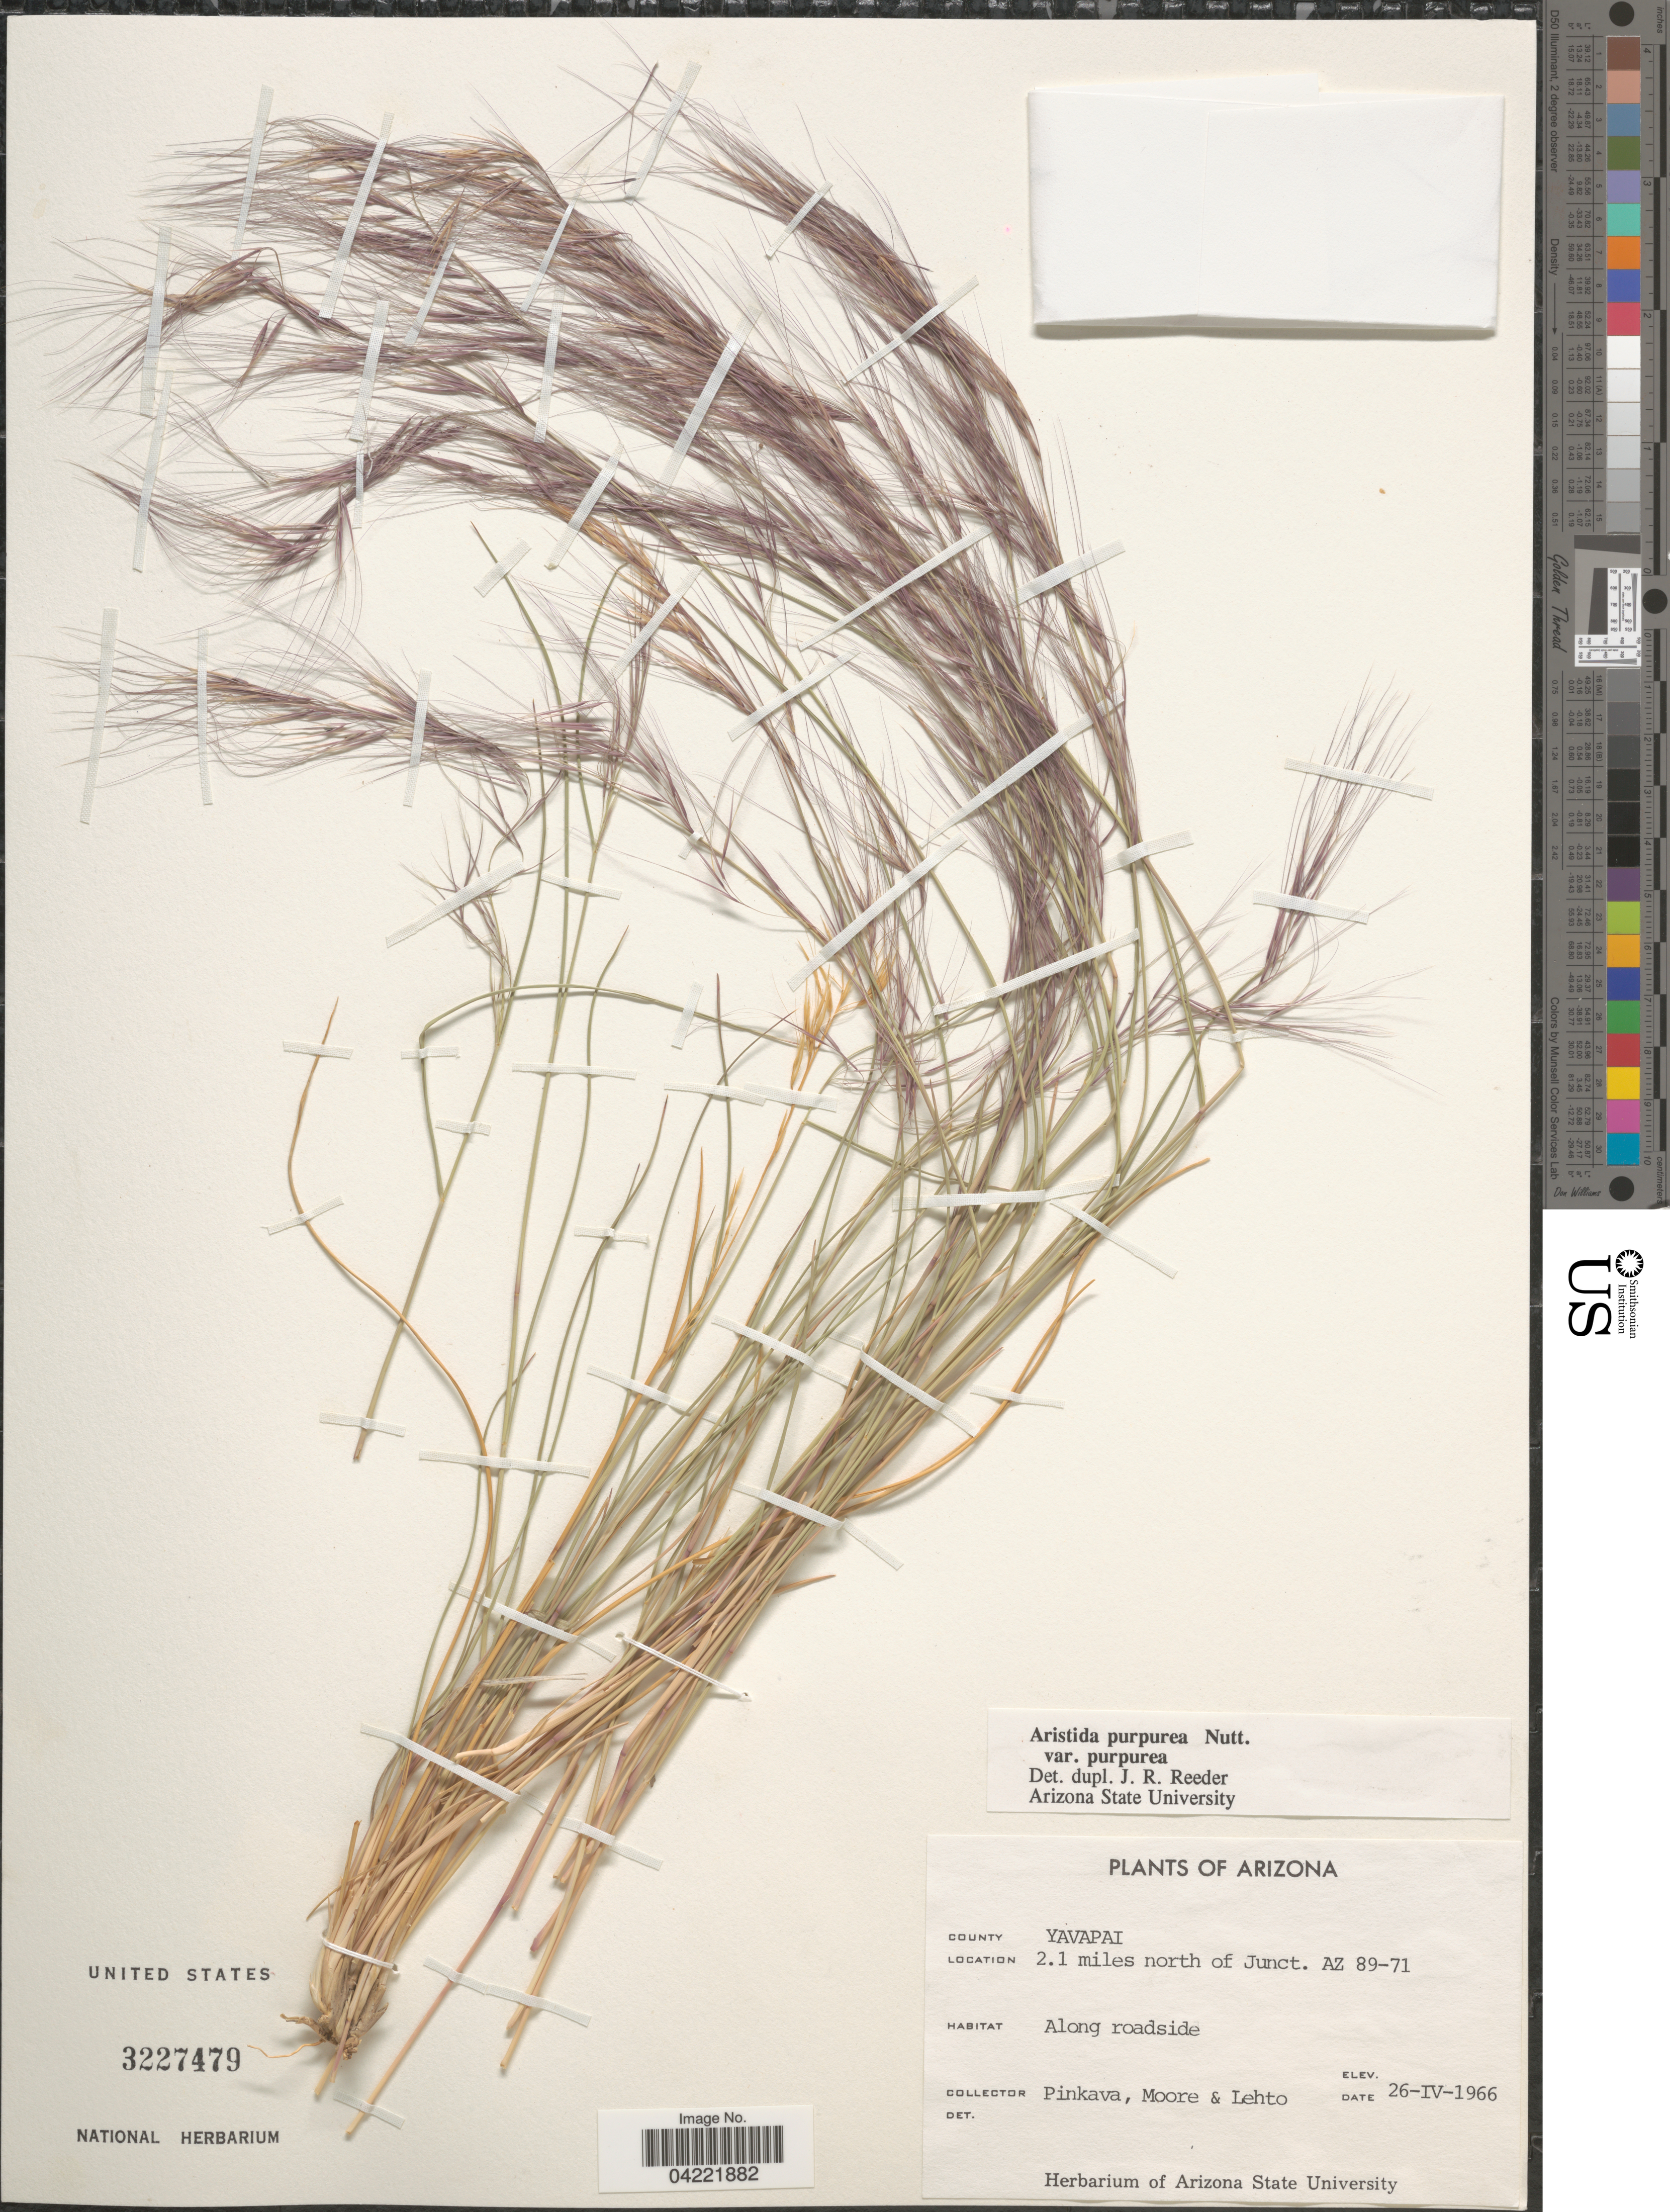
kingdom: Plantae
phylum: Tracheophyta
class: Liliopsida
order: Poales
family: Poaceae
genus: Aristida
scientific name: Aristida purpurea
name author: Nutt.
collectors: -. Pinkava, -. Moore & -. Lehto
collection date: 1966-04-26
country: United States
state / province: Arizona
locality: County Yavapai. 2.1 miles north of Junct. AZ 89-71.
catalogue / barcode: US 3227479